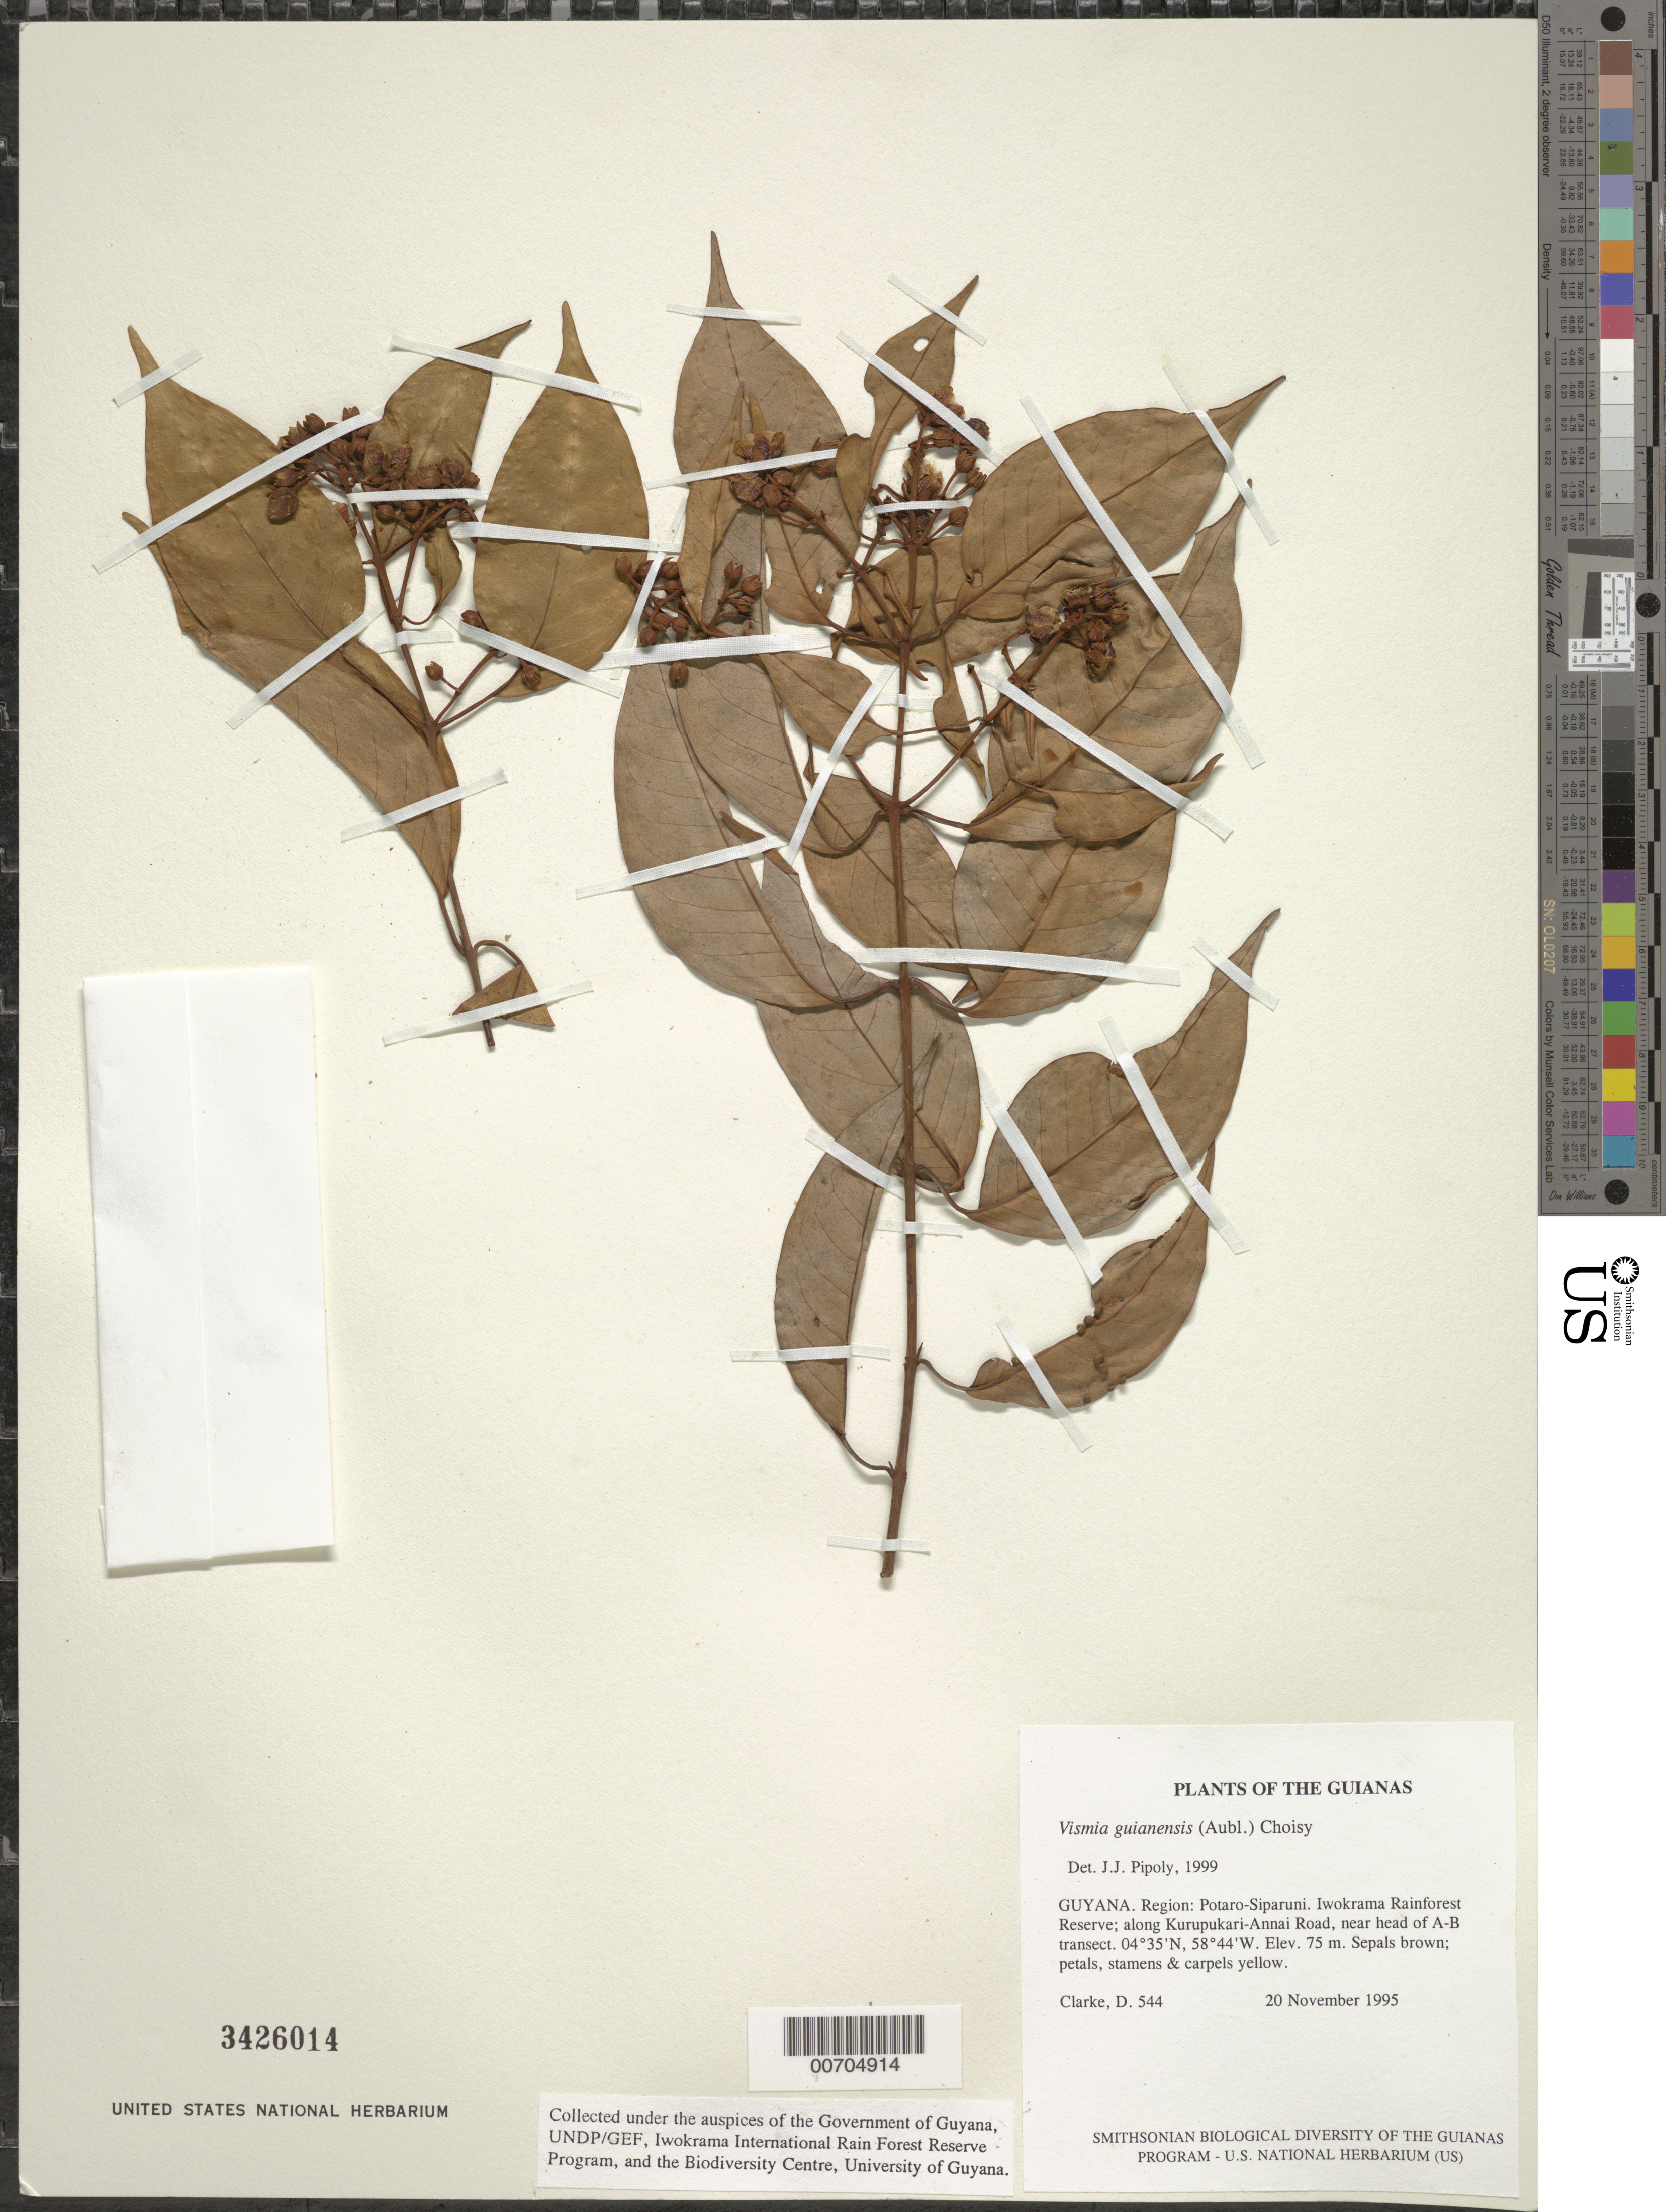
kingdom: Plantae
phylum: Tracheophyta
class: Magnoliopsida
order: Malpighiales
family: Hypericaceae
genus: Vismia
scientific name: Vismia guianensis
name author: (Aubl.) Pers.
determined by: Pipoly, J. J., III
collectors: H. D. Clarke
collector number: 544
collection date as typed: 20 November 1995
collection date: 1995-11-20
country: Guyana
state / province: Potaro-Siparuni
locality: Iwokrama Rainforest Reserve; along Kurupukari-Annai Road, near head of A-B transect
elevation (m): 75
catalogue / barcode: US 3426014